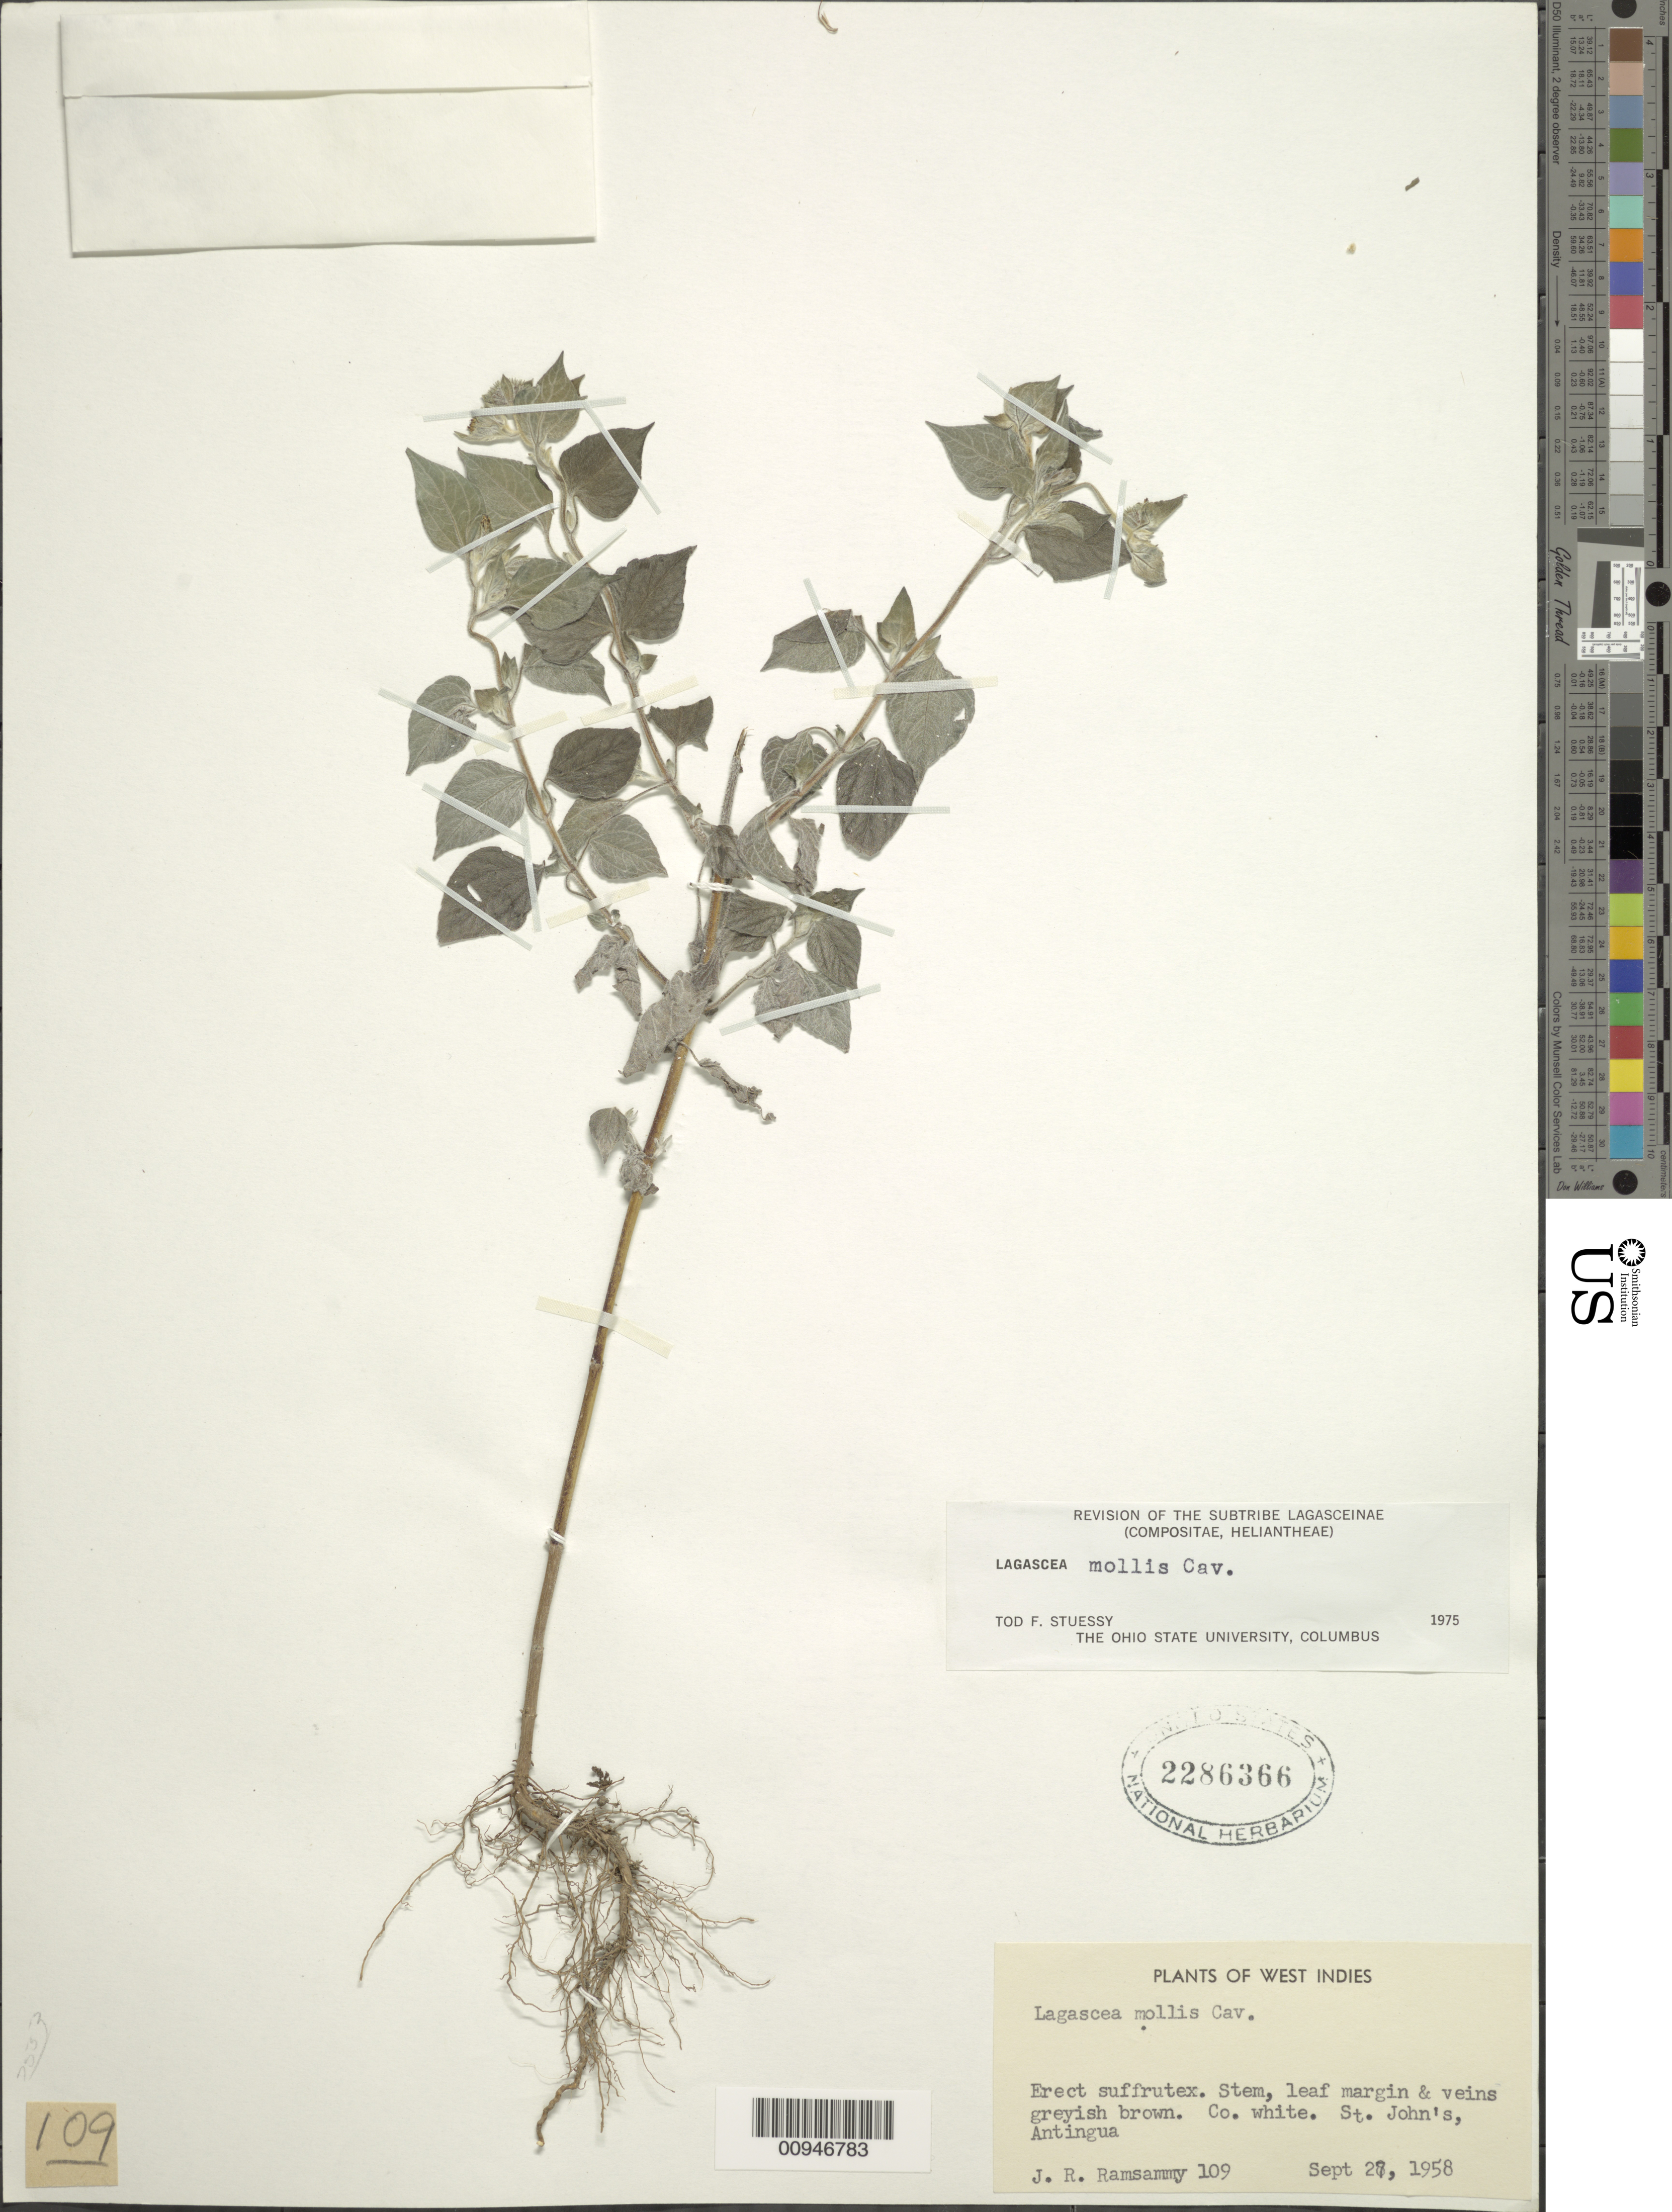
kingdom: Plantae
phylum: Tracheophyta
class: Magnoliopsida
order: Asterales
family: Asteraceae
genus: Lagascea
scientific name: Lagascea mollis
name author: Cav.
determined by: Stuessy, T. F.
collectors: J. Ramsammy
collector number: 109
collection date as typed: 27 Sep 1958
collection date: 1958-09-27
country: Antigua and Barbuda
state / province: Saint John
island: Antigua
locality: St. John's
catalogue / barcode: US 2286366